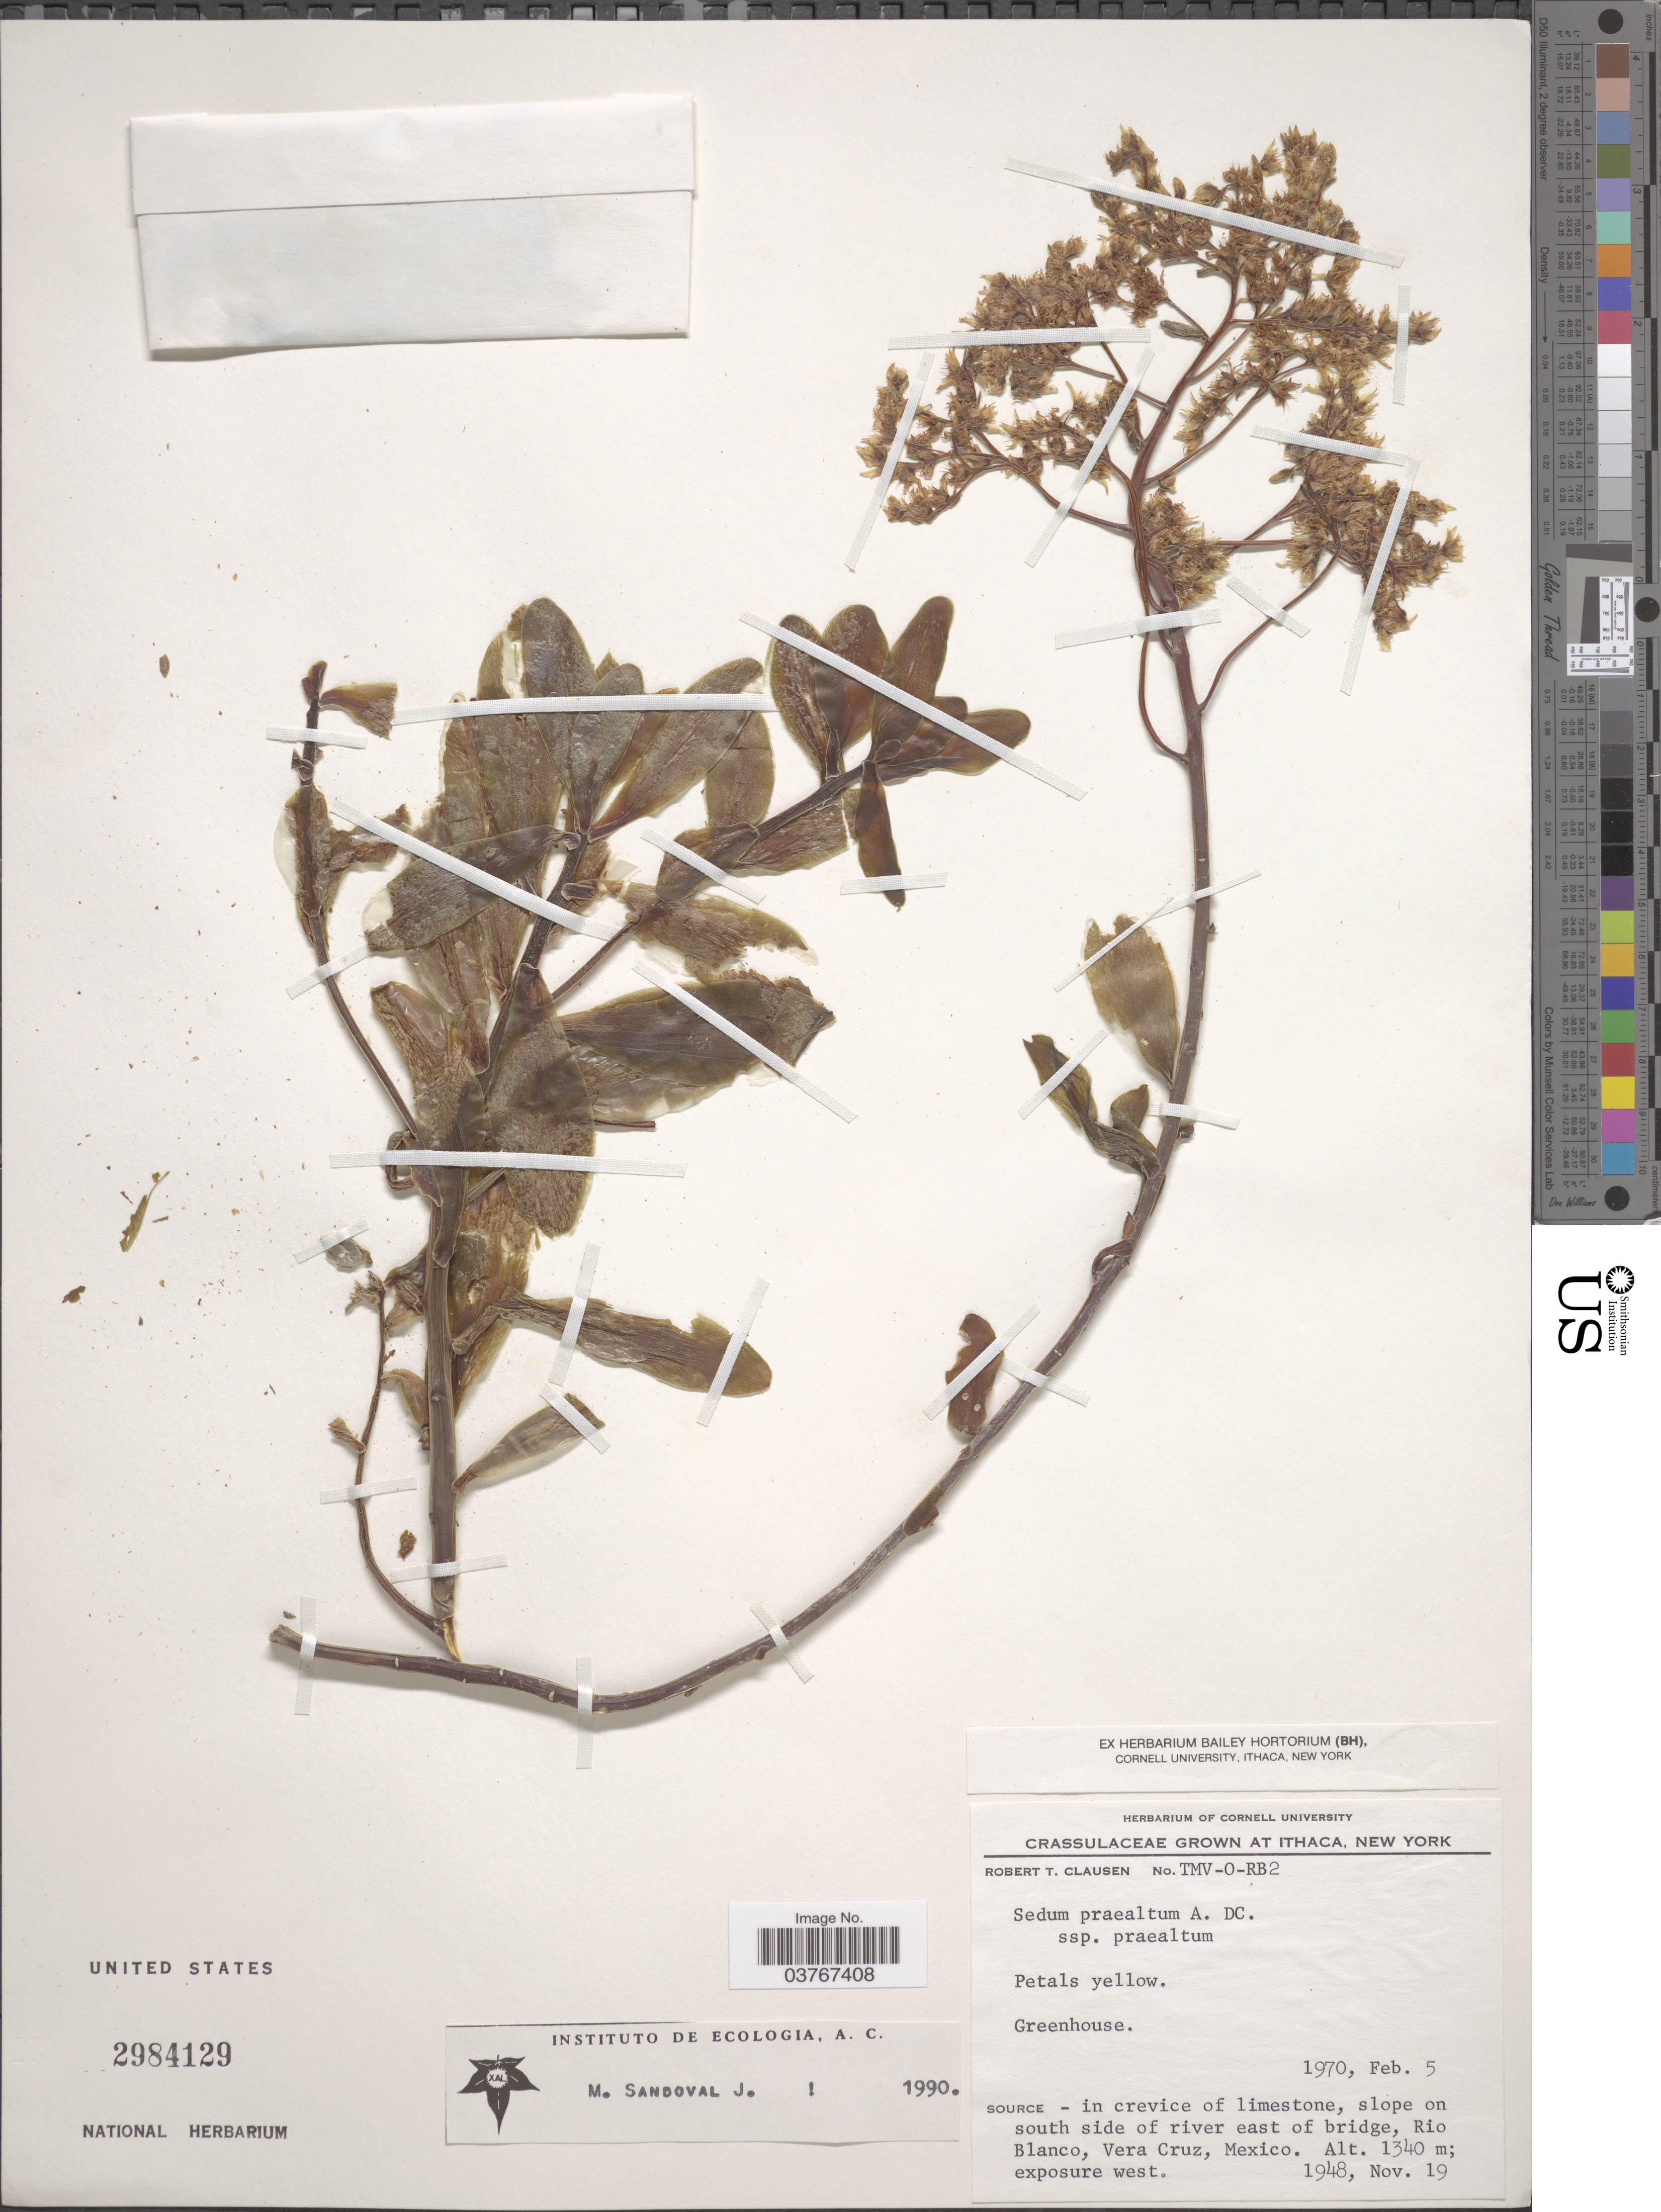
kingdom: Plantae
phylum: Tracheophyta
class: Magnoliopsida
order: Saxifragales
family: Crassulaceae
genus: Sedum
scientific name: Sedum praealtum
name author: A. DC.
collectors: R. T. Clausen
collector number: TMV - 0 -RB2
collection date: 1970-02-05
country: United States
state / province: New York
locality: Ithaca. Greenhouse.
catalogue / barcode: US 2984129